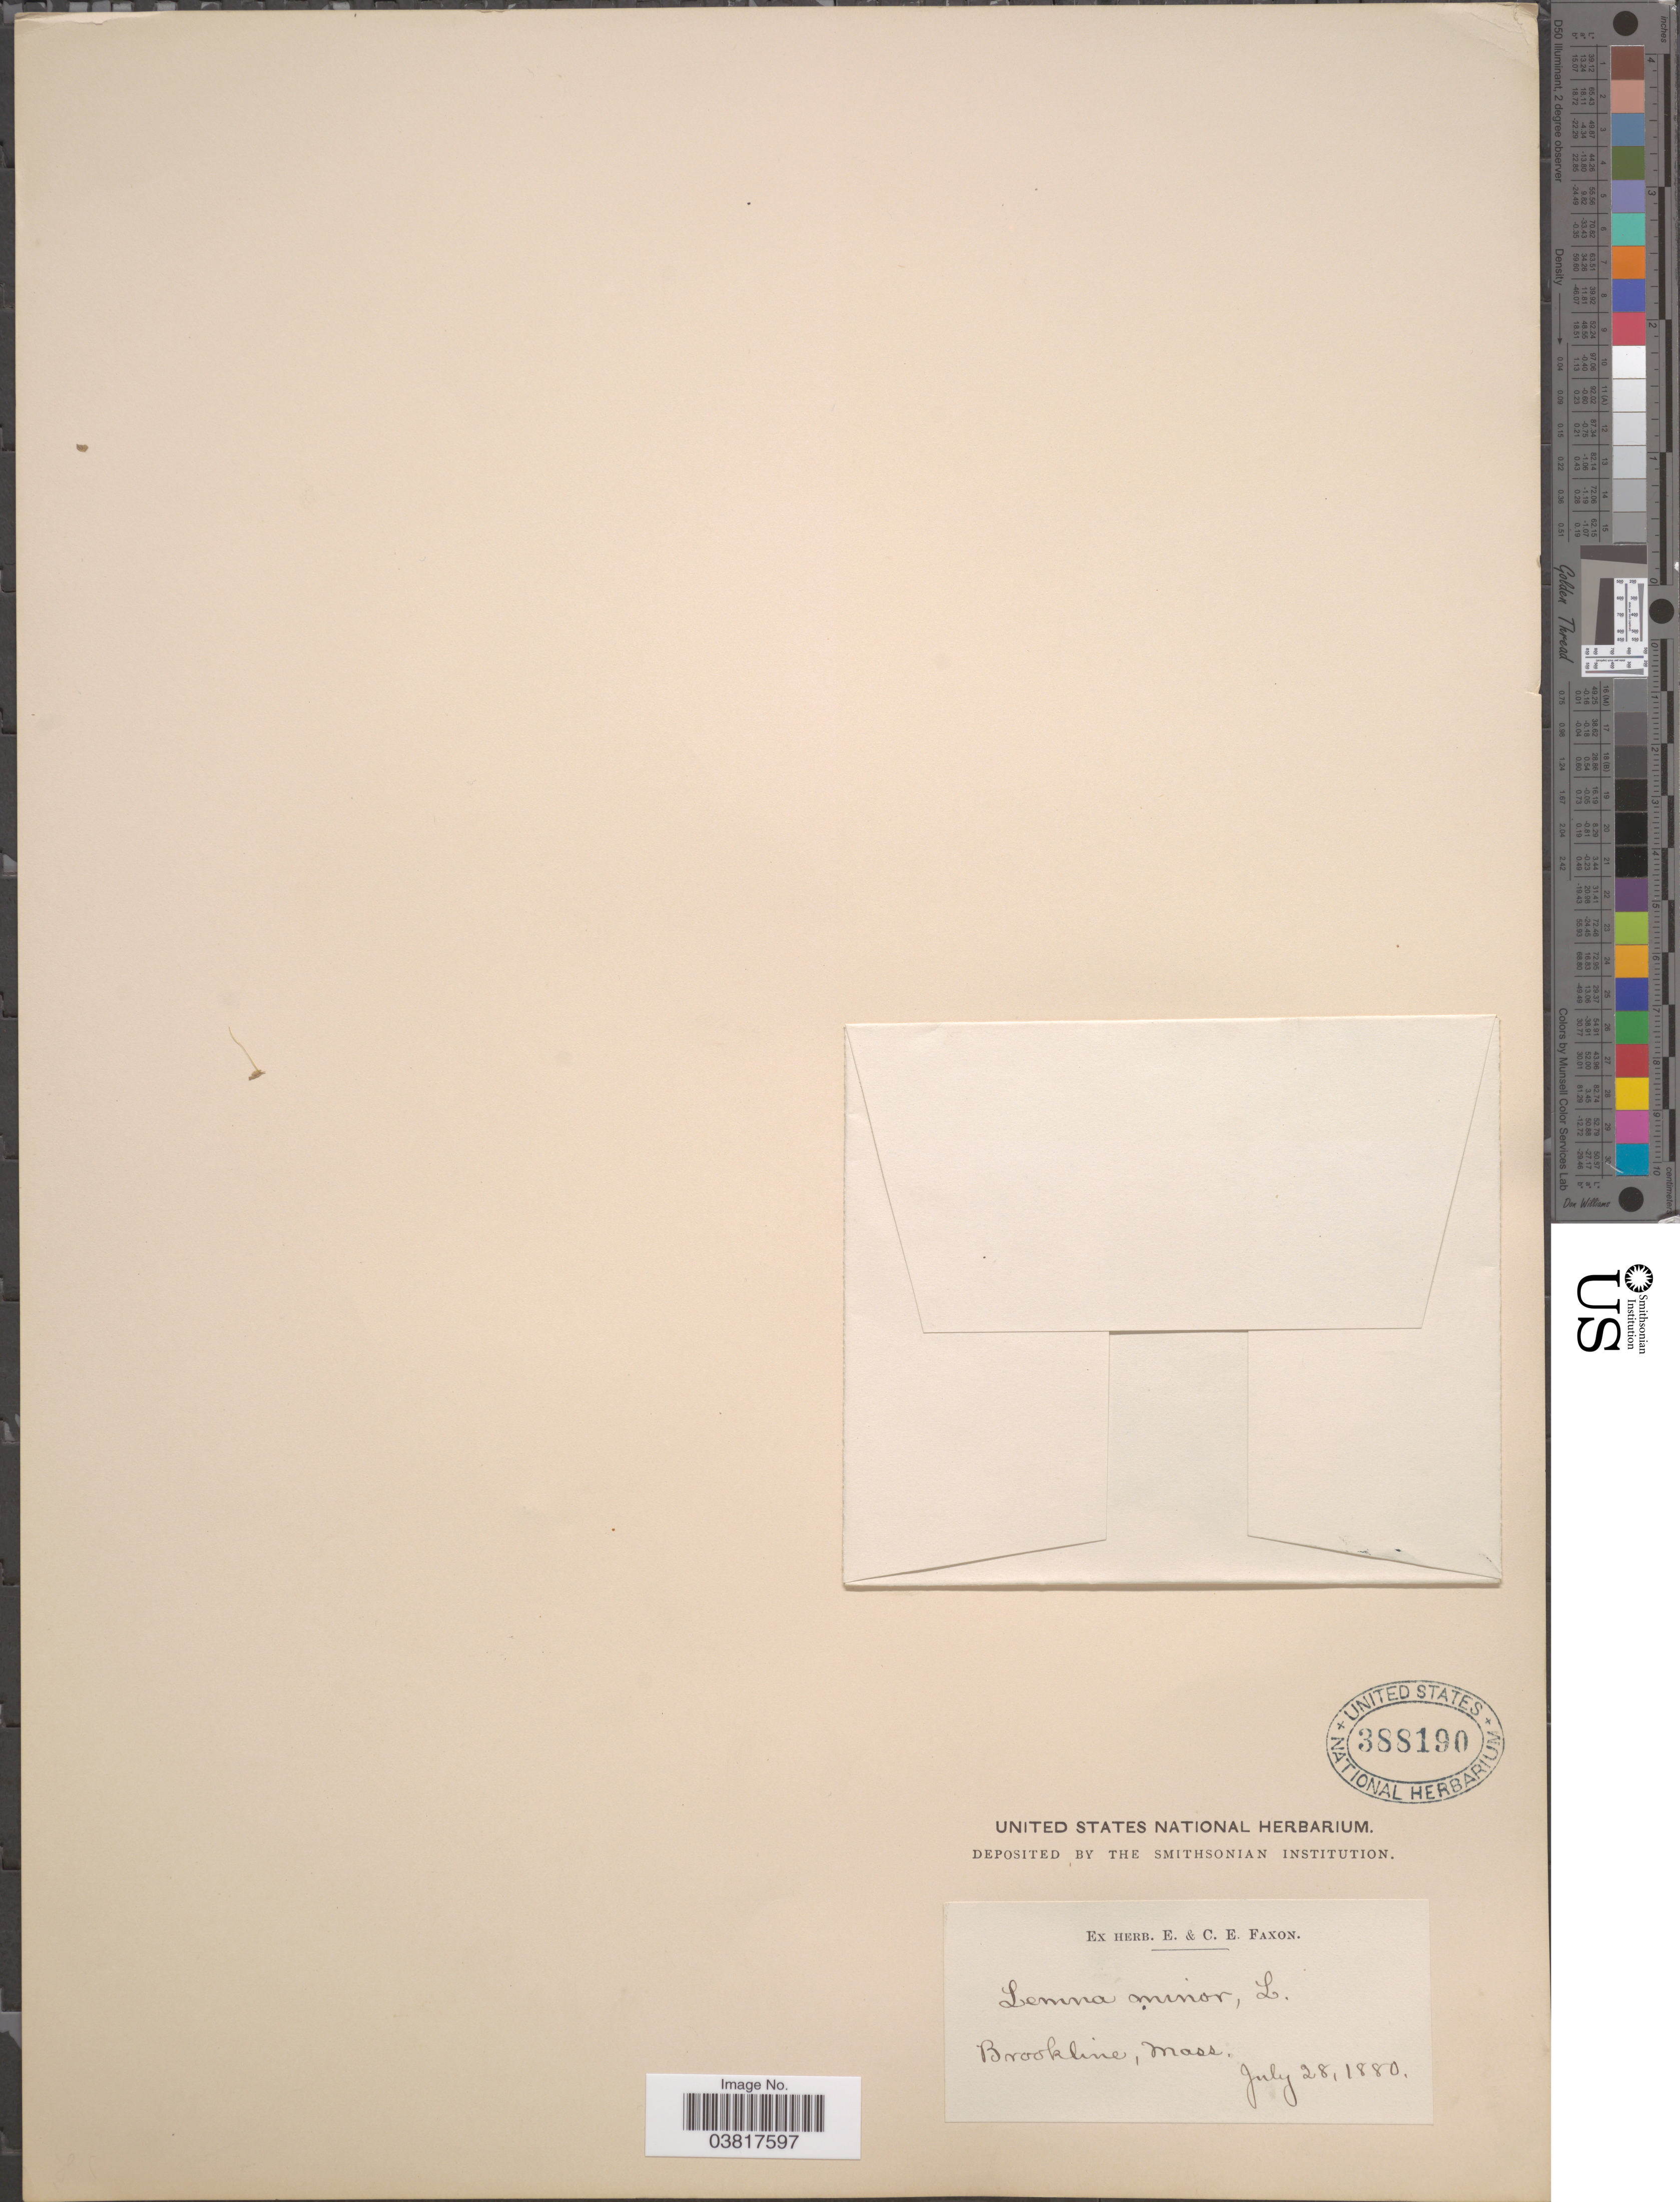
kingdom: Plantae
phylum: Tracheophyta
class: Liliopsida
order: Alismatales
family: Araceae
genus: Lemna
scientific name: Lemna minor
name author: L.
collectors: ex herb. E. & C.E. Faxon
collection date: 1880-07-28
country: United States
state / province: Massachusetts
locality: Brookline.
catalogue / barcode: US 388190